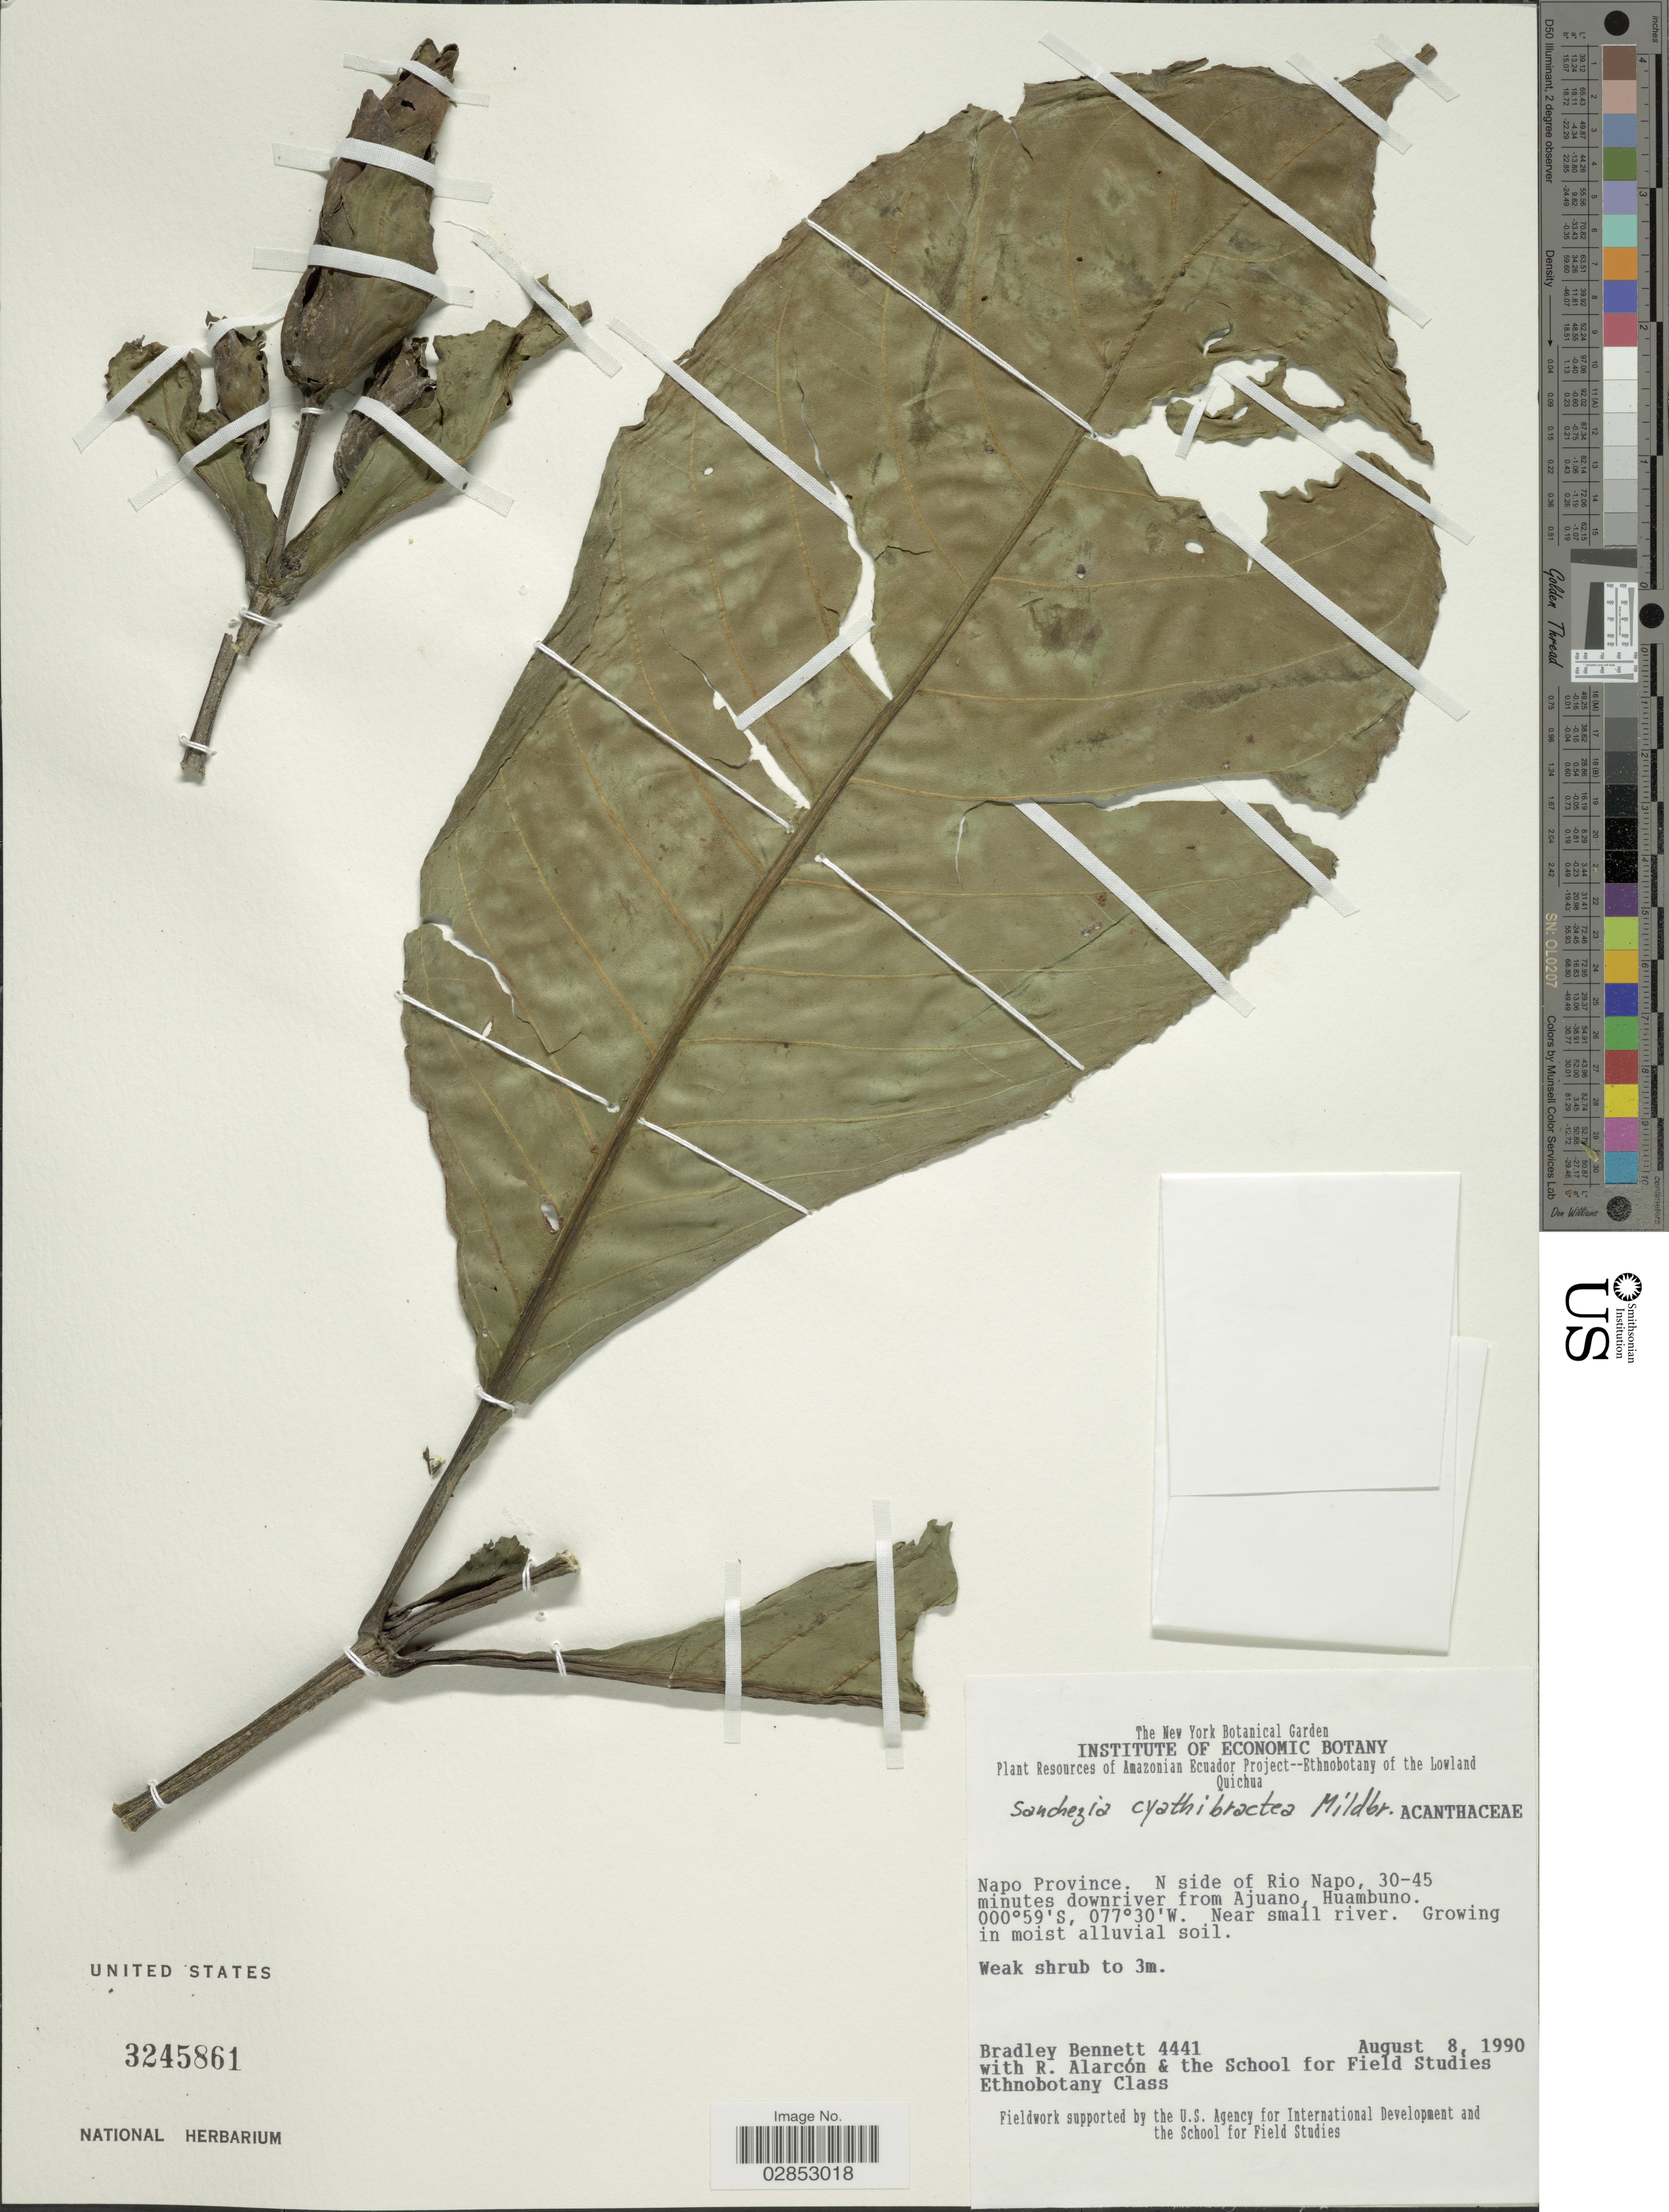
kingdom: Plantae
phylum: Tracheophyta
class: Magnoliopsida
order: Lamiales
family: Acanthaceae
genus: Sanchezia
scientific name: Sanchezia macrocnemis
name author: (Nees) Wassh.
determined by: Azevedo, Igor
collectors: B. Bennett, R. Alarcón & The School for Field Studies Ethnobotany Class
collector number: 4441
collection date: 1990-08-08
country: Ecuador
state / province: Napo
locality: N side of Rio Napo, 30-45 minutes downriver from Ajuano, Huambuno.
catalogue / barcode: US 3245861